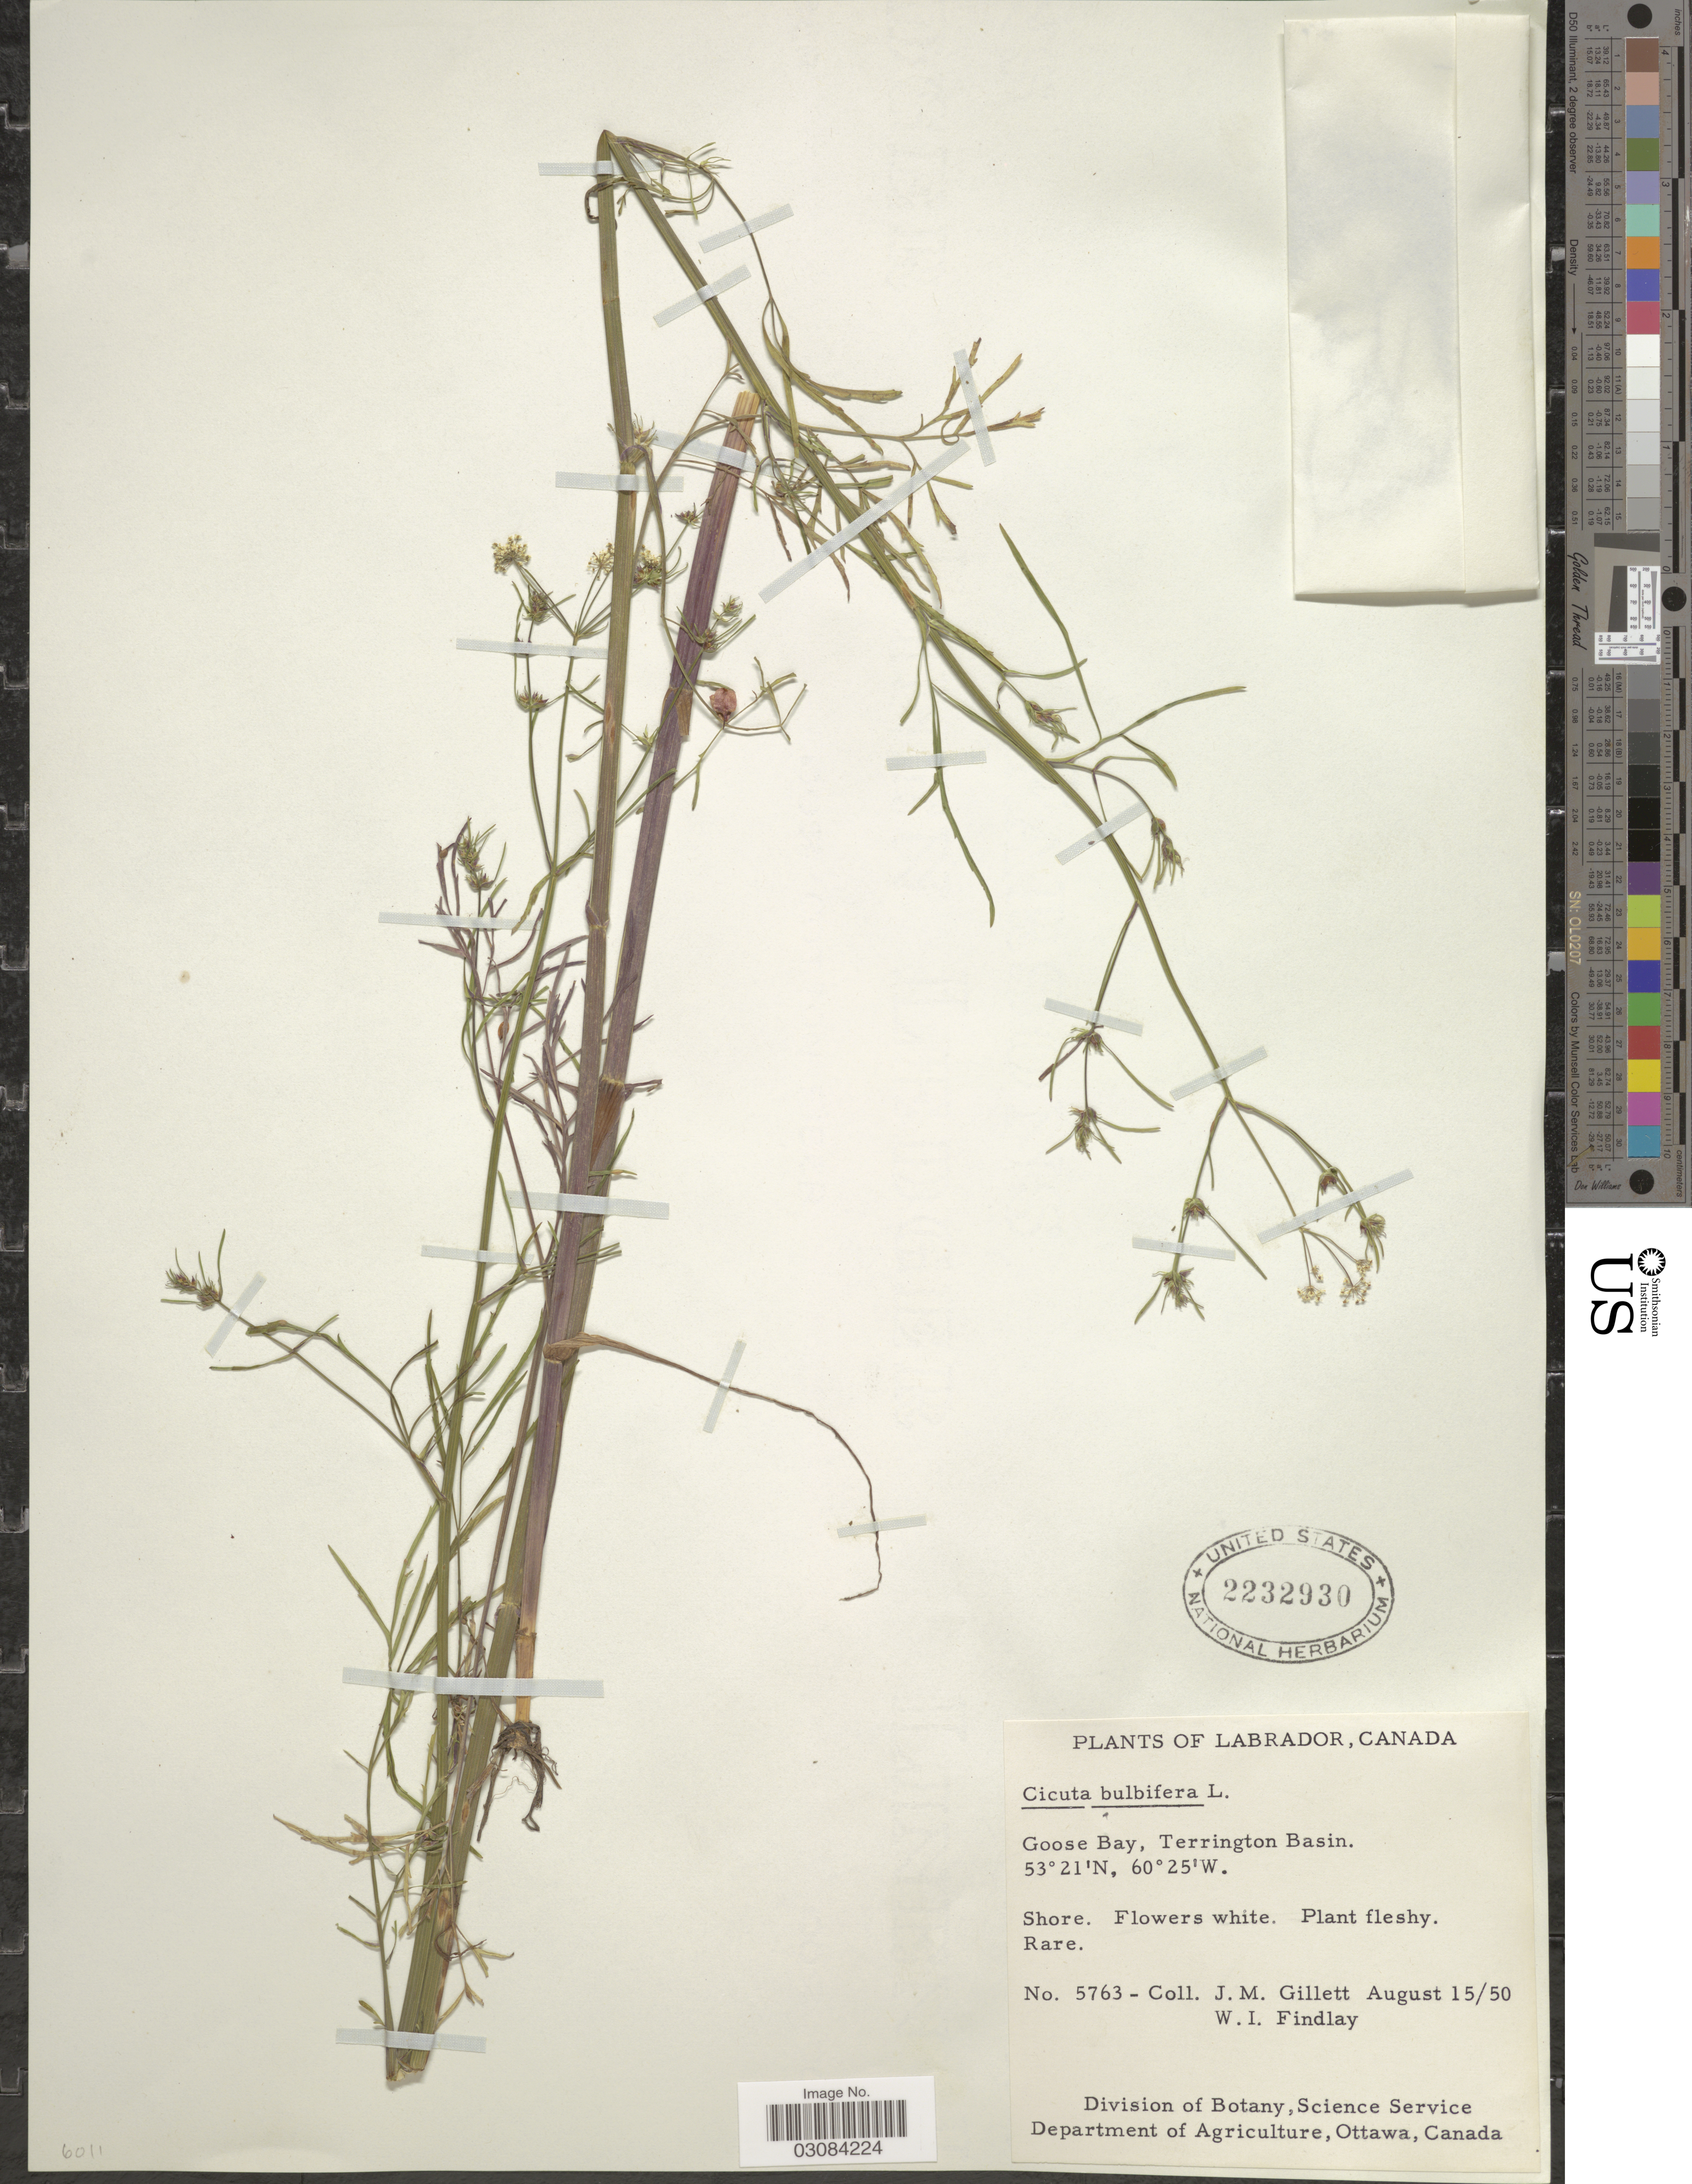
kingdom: Plantae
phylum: Tracheophyta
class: Magnoliopsida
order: Apiales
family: Apiaceae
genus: Cicuta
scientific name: Cicuta bulbifera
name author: L.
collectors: J. M. Gillett & W. Findlay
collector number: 5763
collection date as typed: Transcribed d/m/y: 15/8/50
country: Canada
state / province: Newfoundland and Labrador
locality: Labrador. Goose Bay, Terrington Basin.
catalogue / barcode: US 2232930